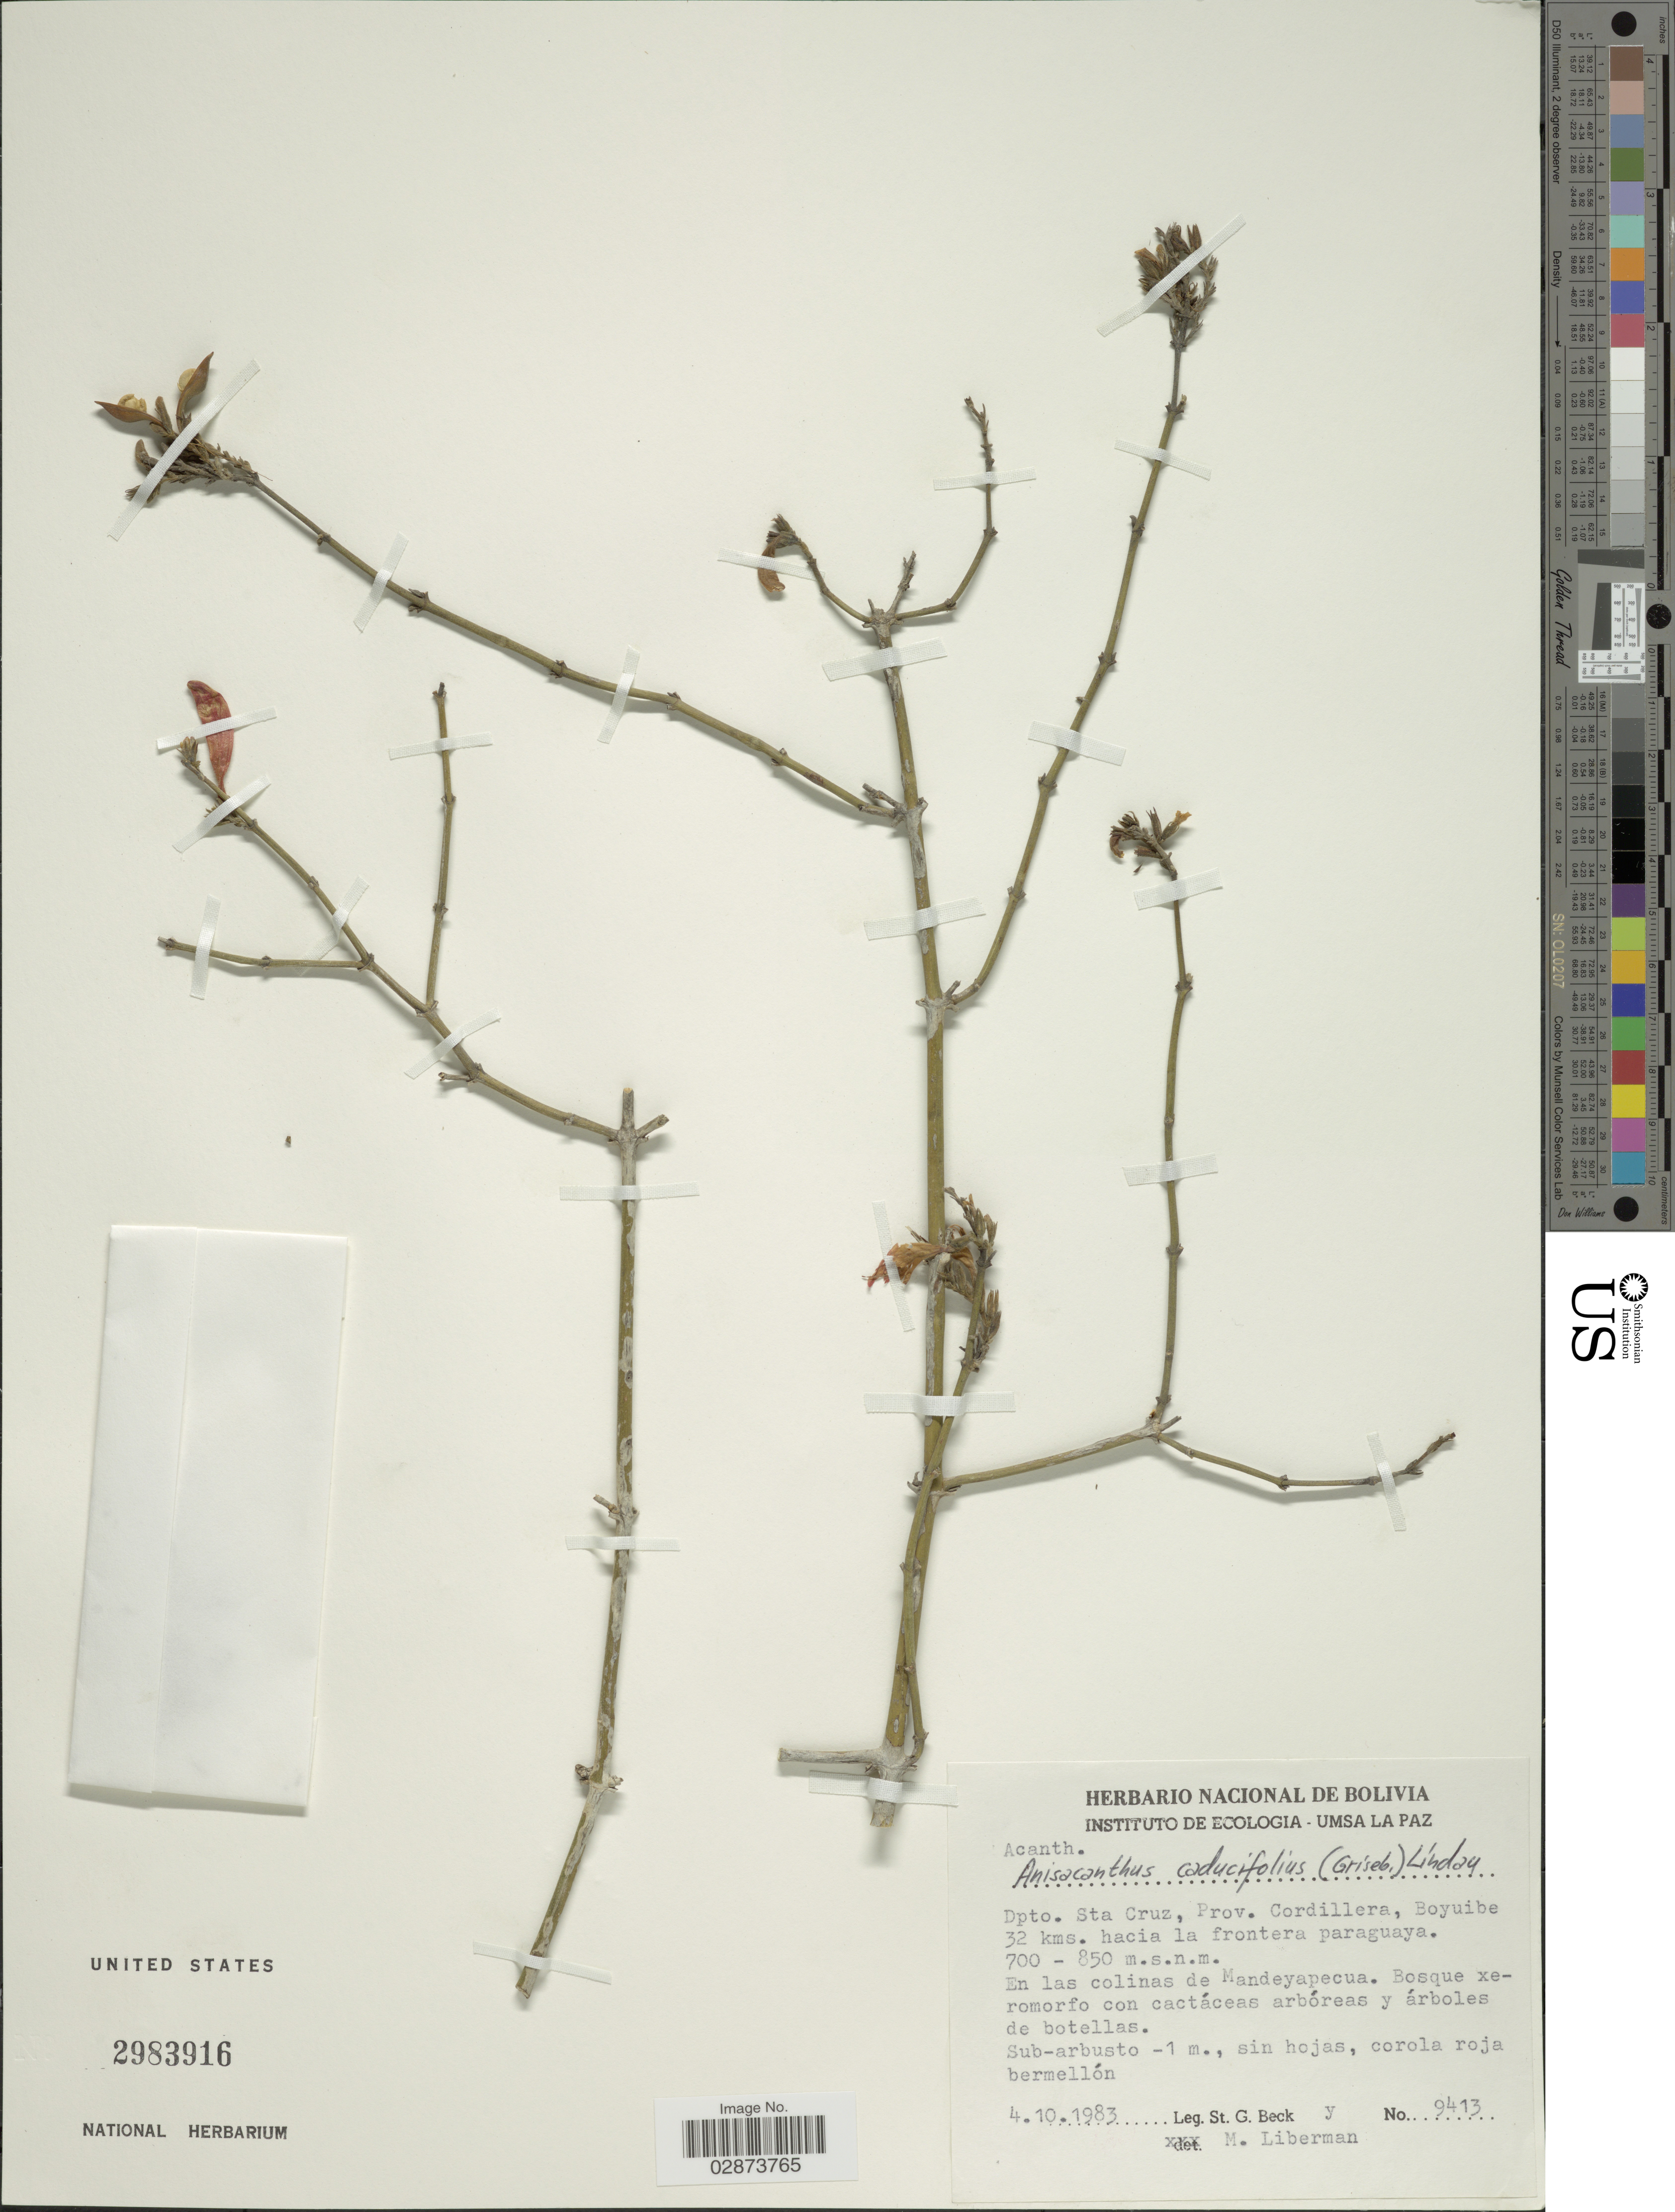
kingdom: Plantae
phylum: Tracheophyta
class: Magnoliopsida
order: Lamiales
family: Acanthaceae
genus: Thyrsacanthus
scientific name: Thyrsacanthus boliviensis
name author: (Nees) A.L.A. Côrtes & Rapini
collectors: S. G. Beck & M. Libermann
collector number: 9413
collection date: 1983-10-04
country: Bolivia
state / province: Santa Cruz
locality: Dpto. Santa Cruz, Prov. Cordillera, Boyube 32 km. hacia la frontera paraguaya.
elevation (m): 700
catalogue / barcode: US 2983916